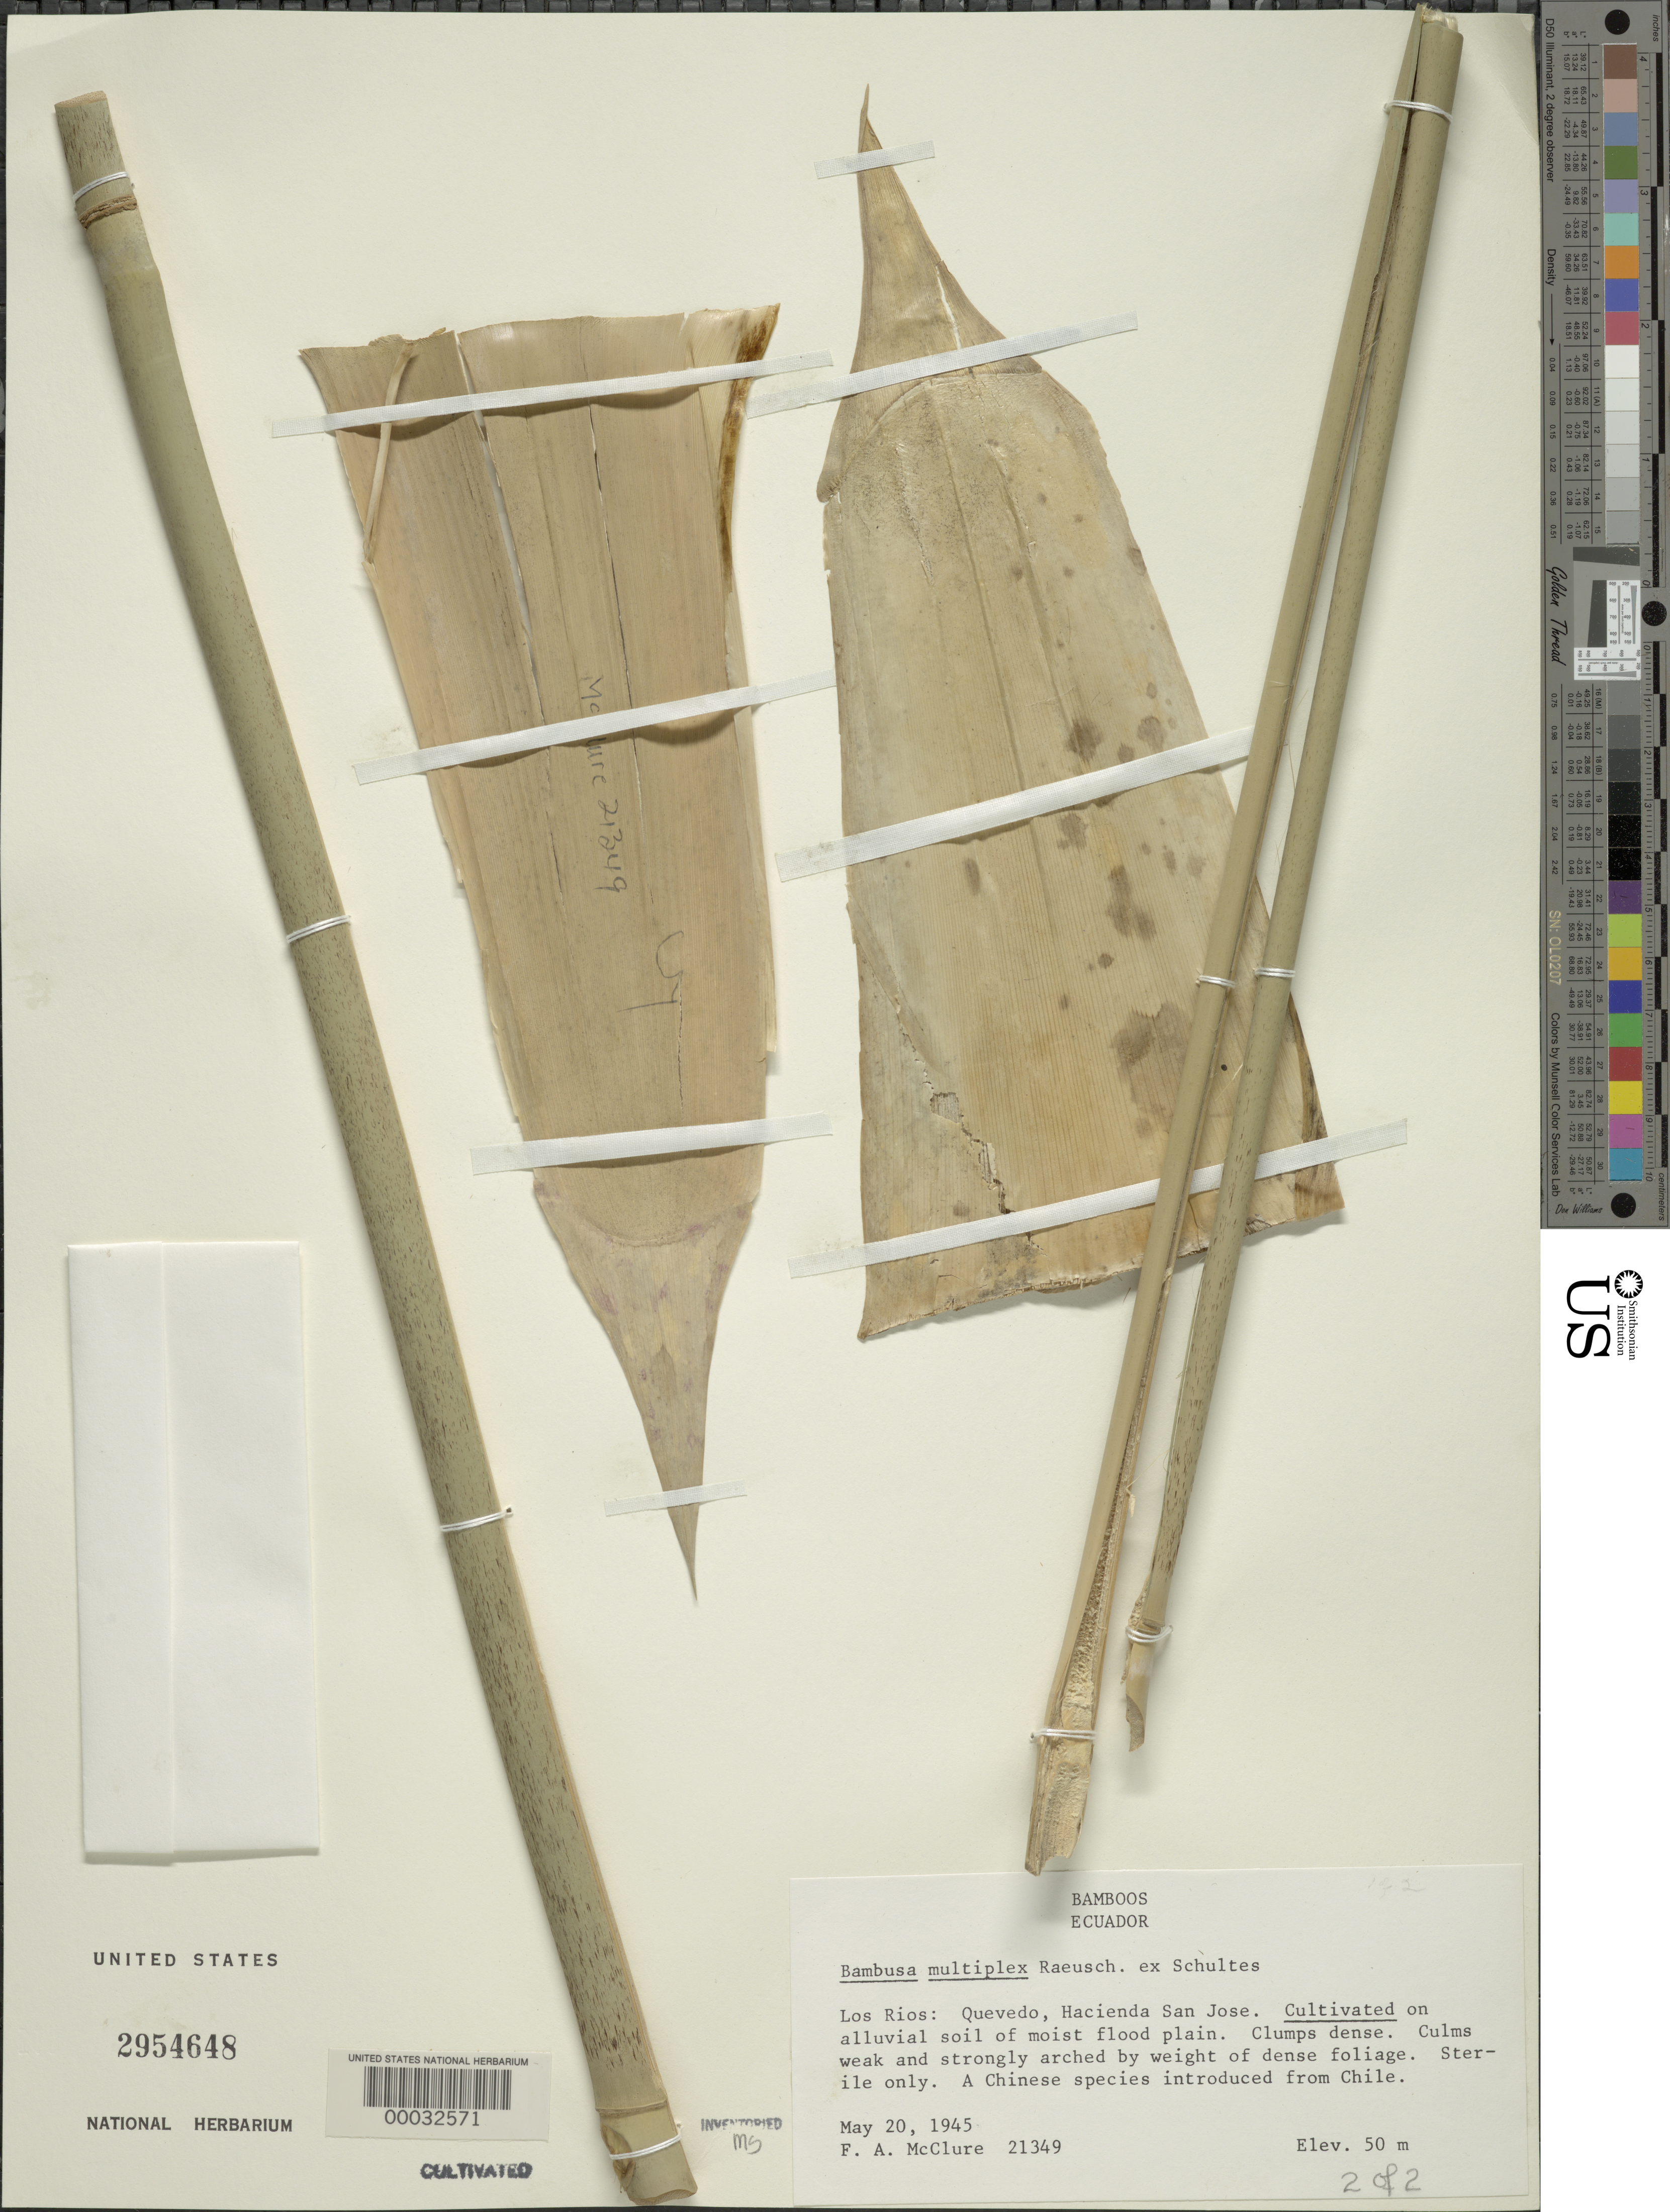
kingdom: Plantae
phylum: Tracheophyta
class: Liliopsida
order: Poales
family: Poaceae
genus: Bambusa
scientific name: Bambusa multiplex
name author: (Lour.) Raeusch. ex Schult. & Schult. f.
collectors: F. A. McClure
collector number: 21349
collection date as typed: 20 May 1945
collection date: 1945-05-20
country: Ecuador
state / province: Los Ríos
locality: Quevedo, Hacienda San Jose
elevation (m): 50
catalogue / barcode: US 2954648